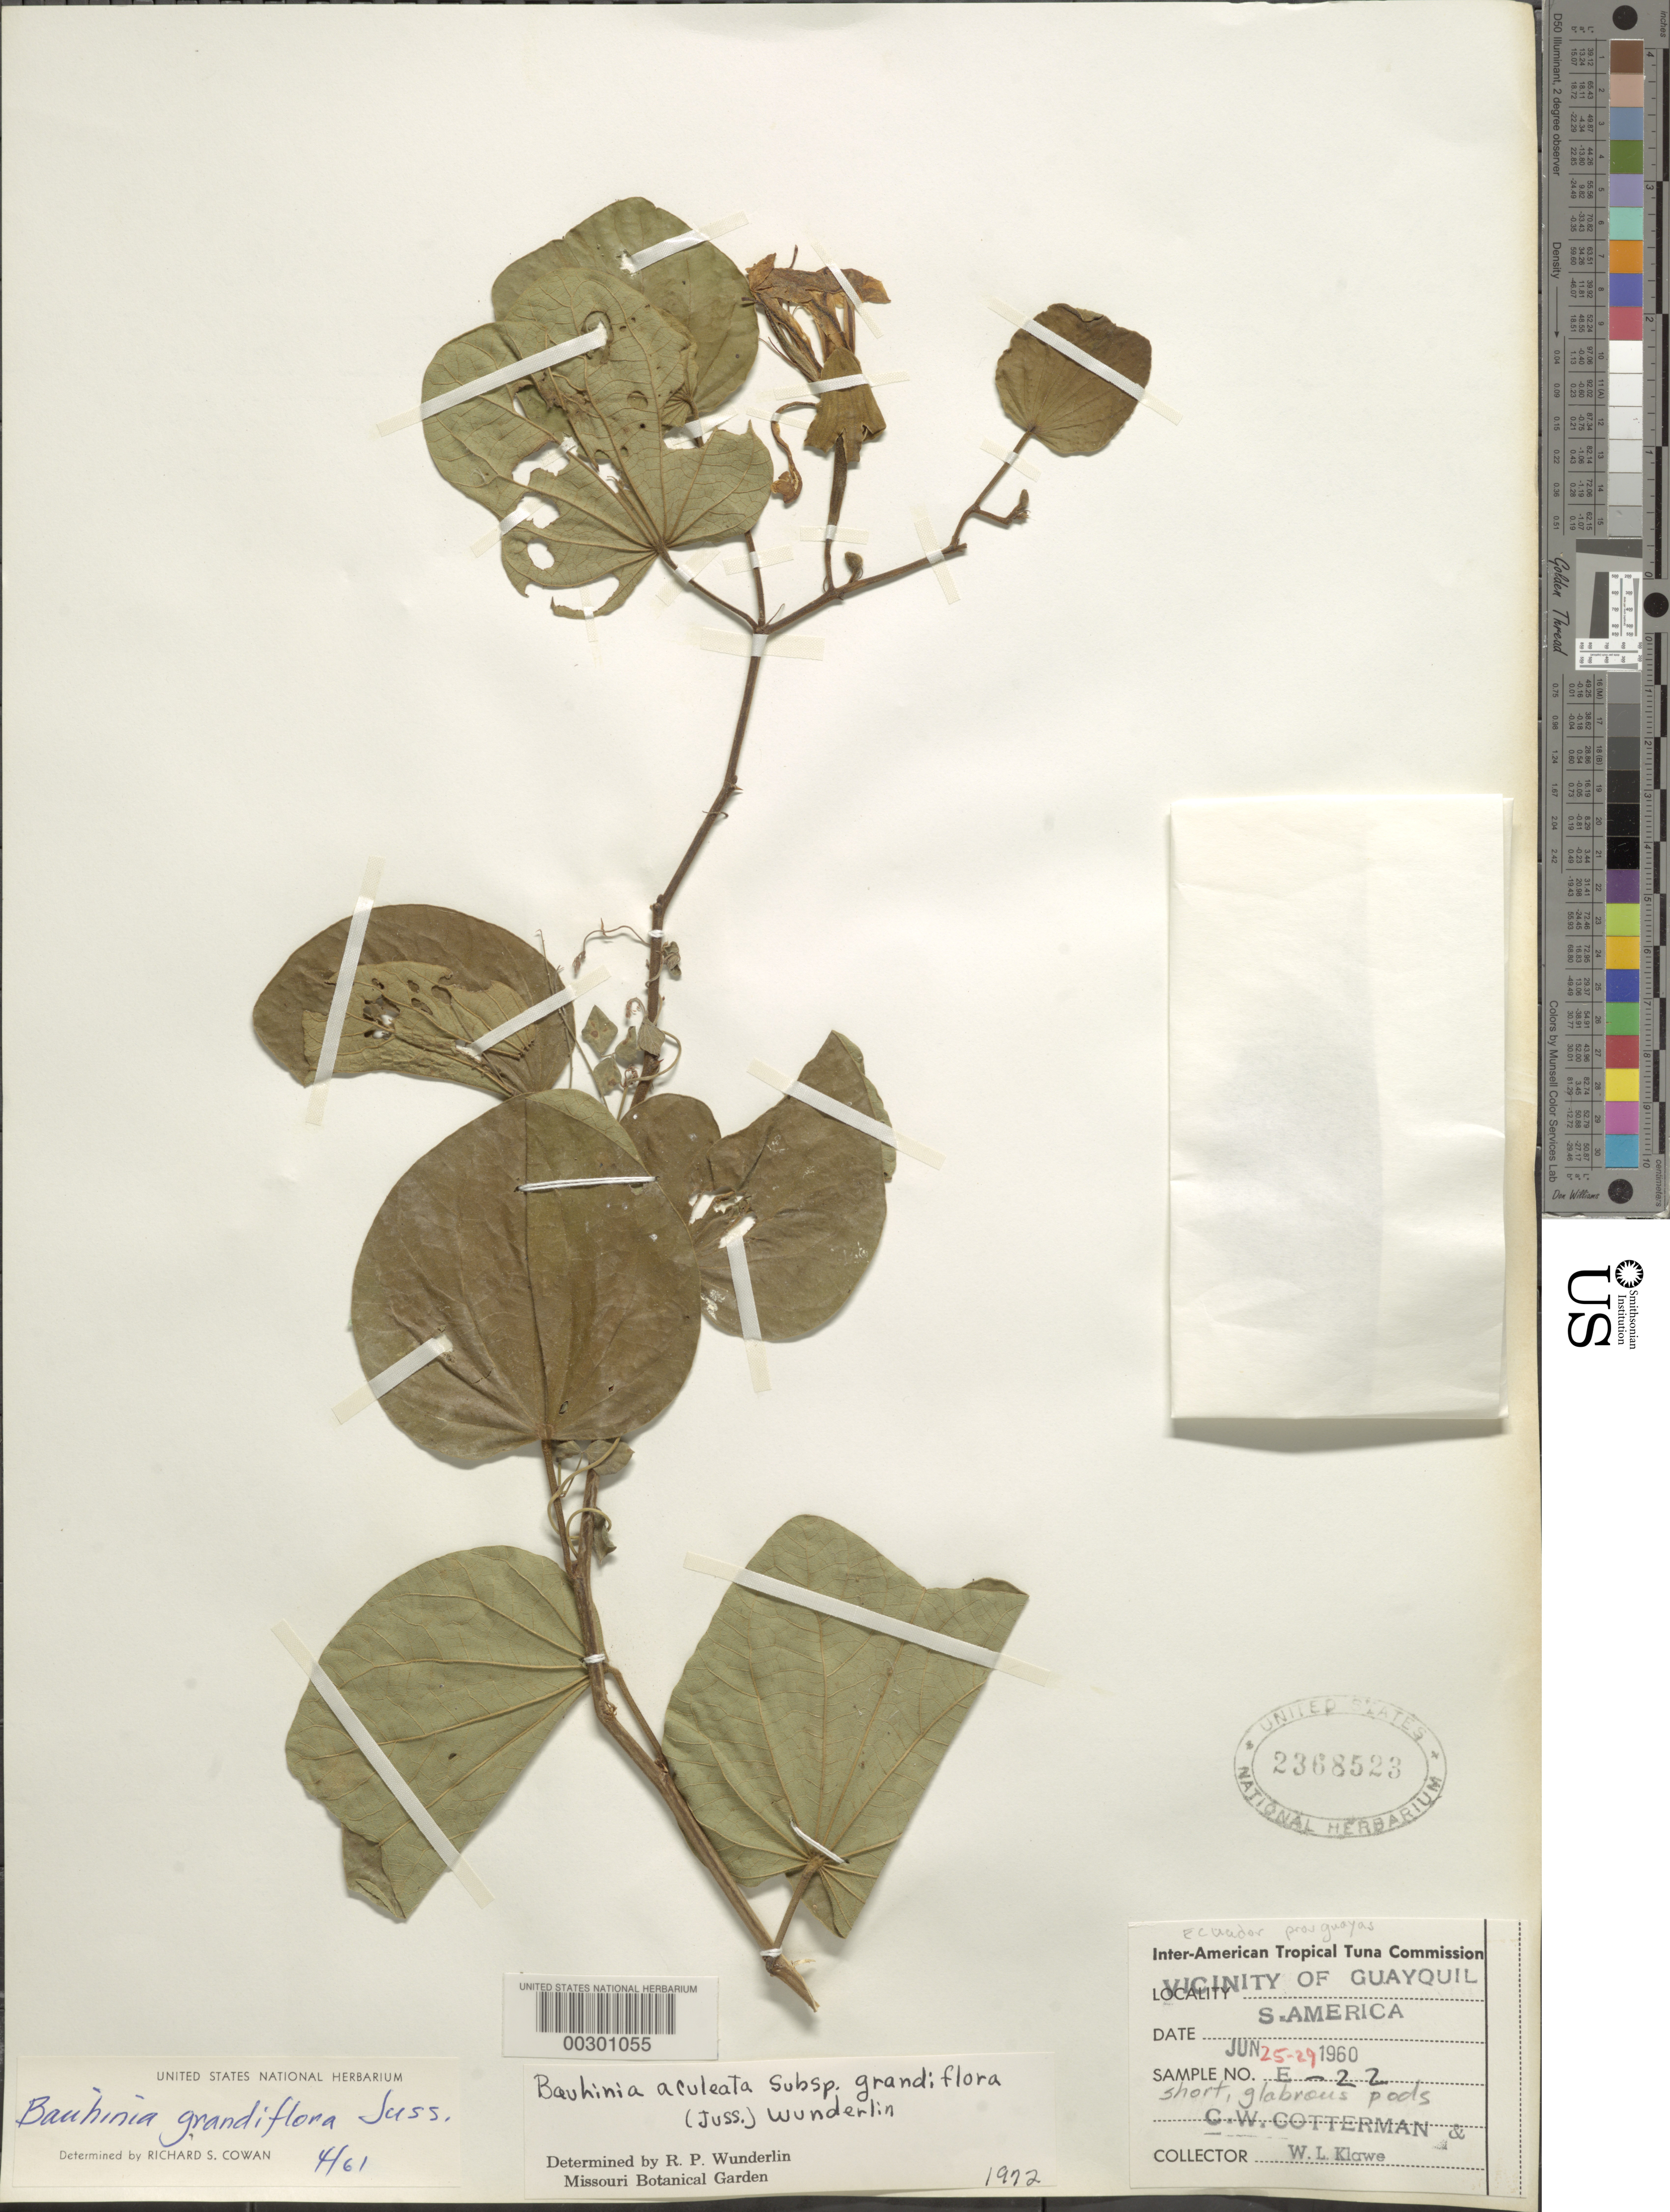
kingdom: Plantae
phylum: Tracheophyta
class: Magnoliopsida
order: Fabales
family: Fabaceae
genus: Bauhinia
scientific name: Bauhinia aculeata subsp. grandiflora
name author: (Juss.) Wunderlin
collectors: W. Klawe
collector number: E-22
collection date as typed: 25 Jun 1960 to 29 Jun 1960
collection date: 1960-06-25/1960-06-29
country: Ecuador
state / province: Guayas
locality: Guayaquil and vicinity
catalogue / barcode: US 2368523